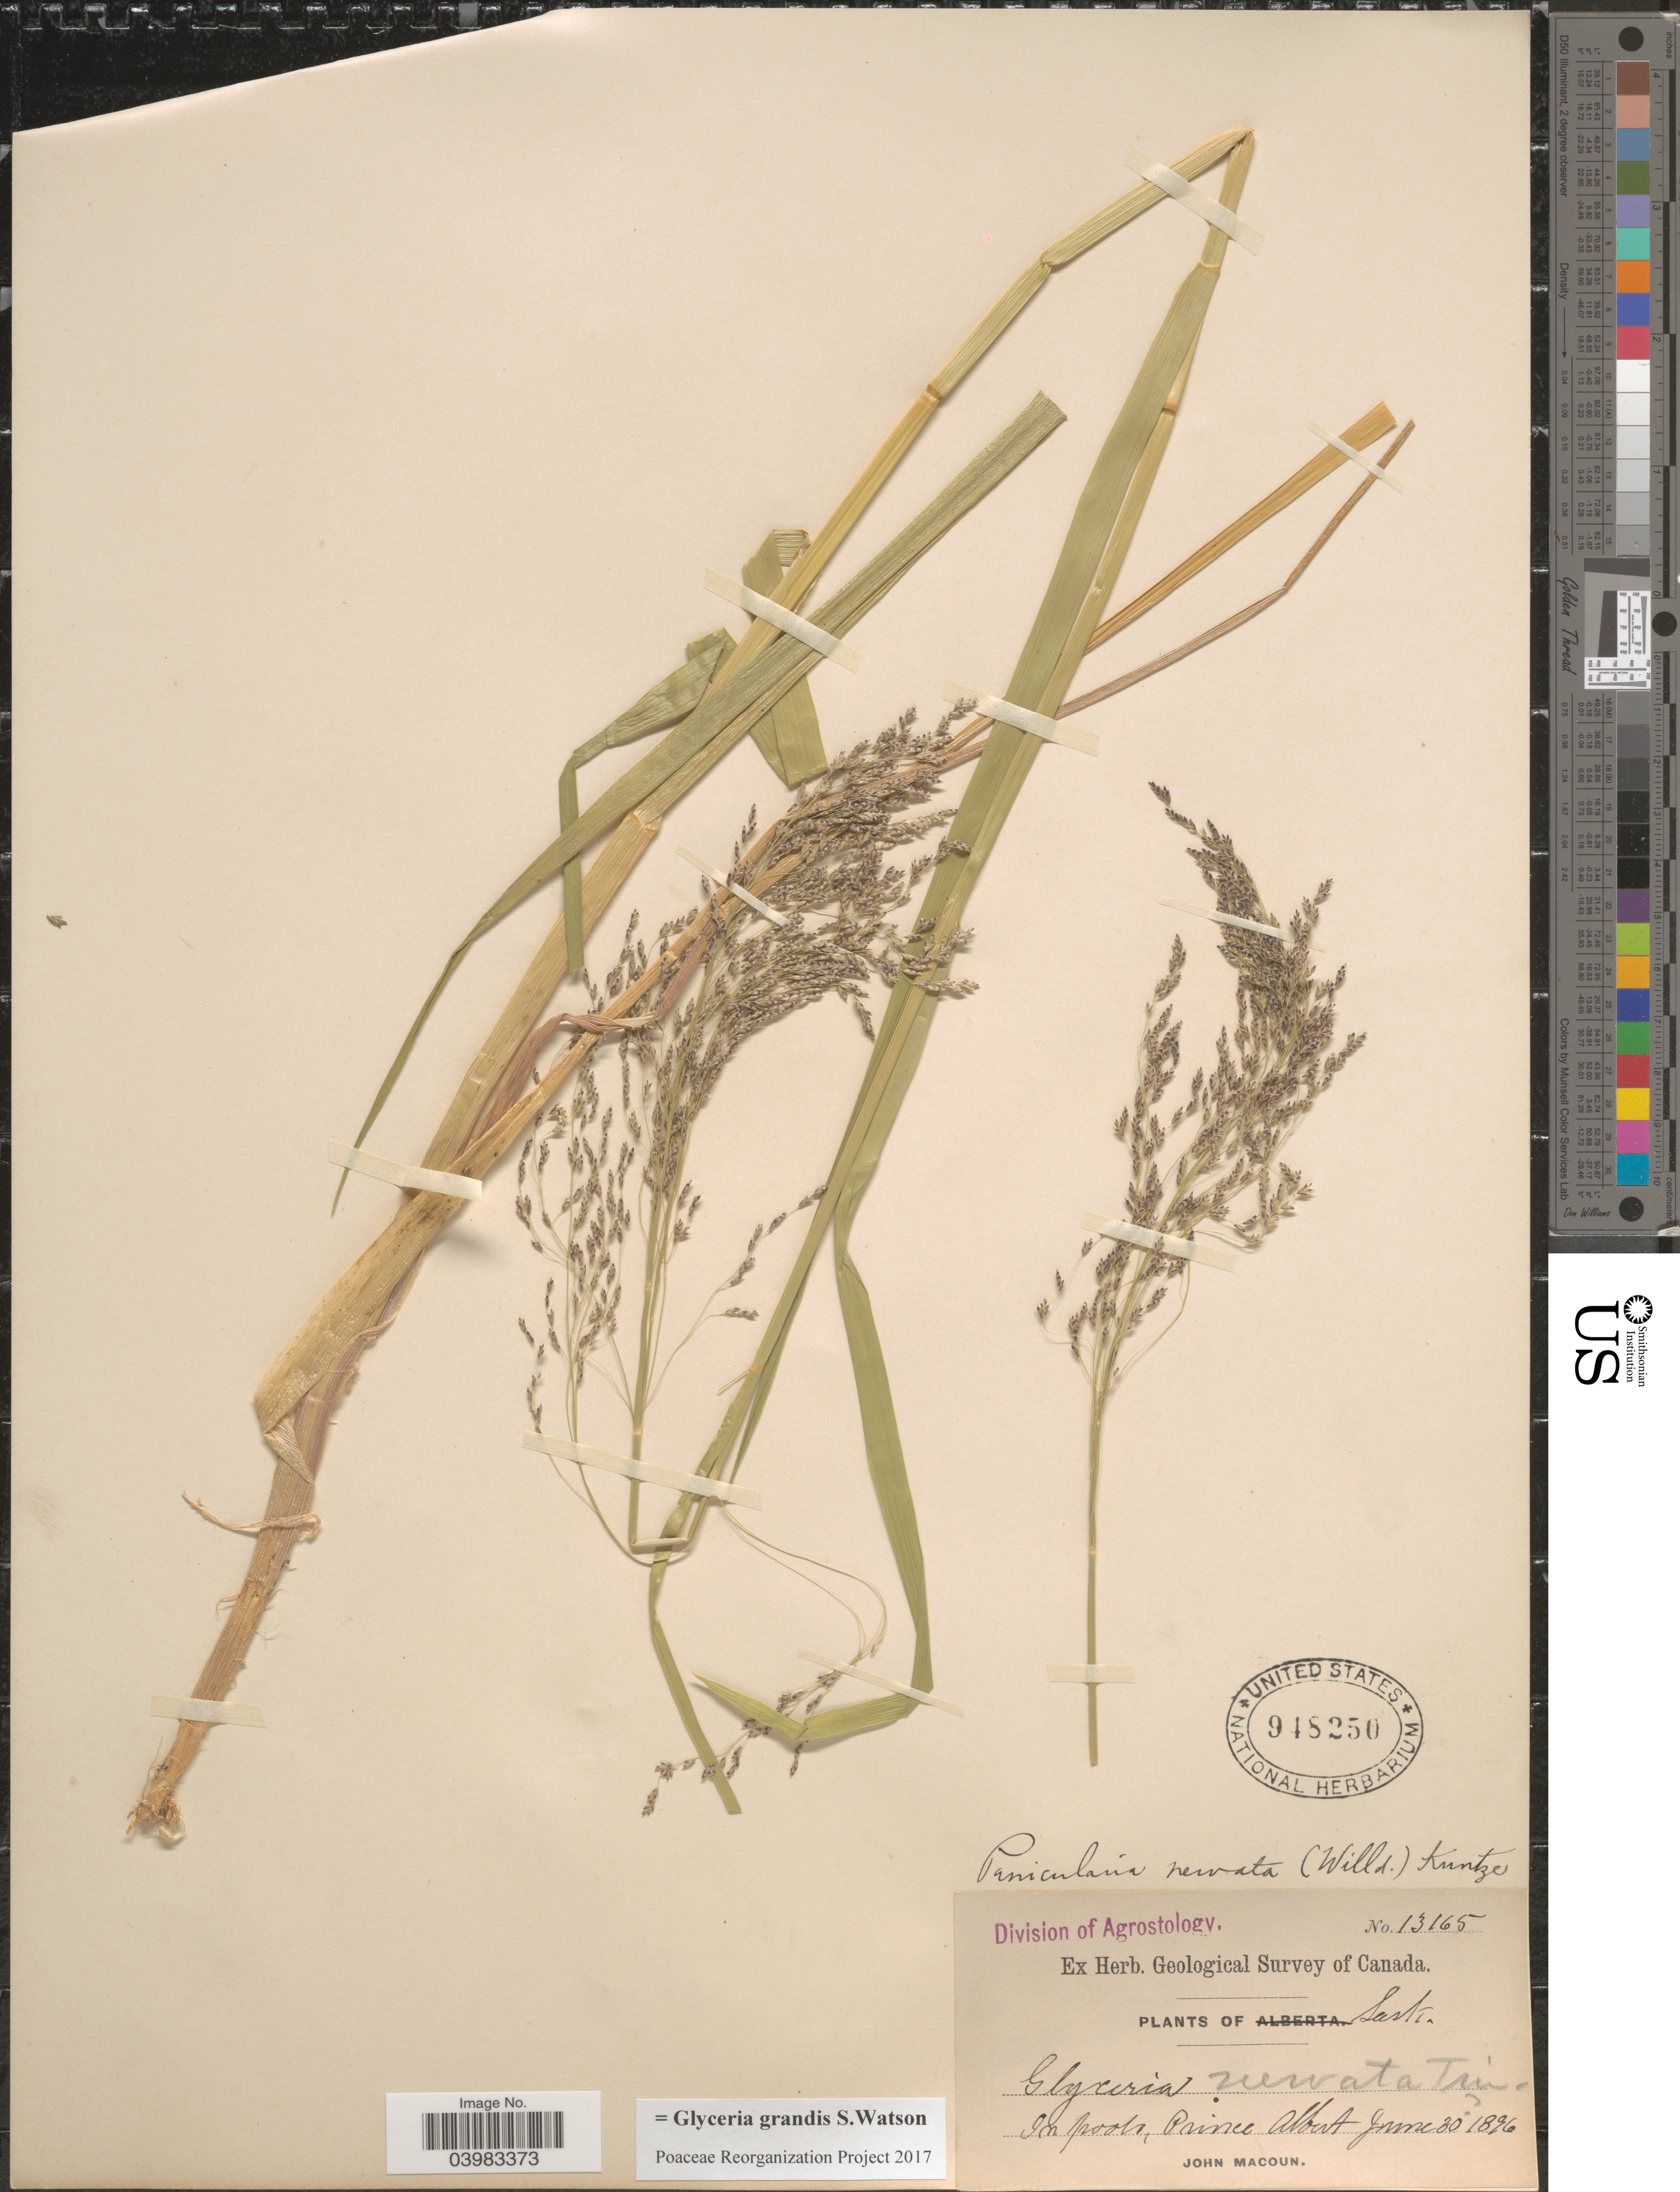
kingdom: Plantae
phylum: Tracheophyta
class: Liliopsida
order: Poales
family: Poaceae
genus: Glyceria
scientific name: Glyceria grandis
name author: S. Watson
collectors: J. Macoun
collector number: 13165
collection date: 1896-06-30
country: Canada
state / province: Saskatchewan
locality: Prince Albert.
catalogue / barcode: US 948250